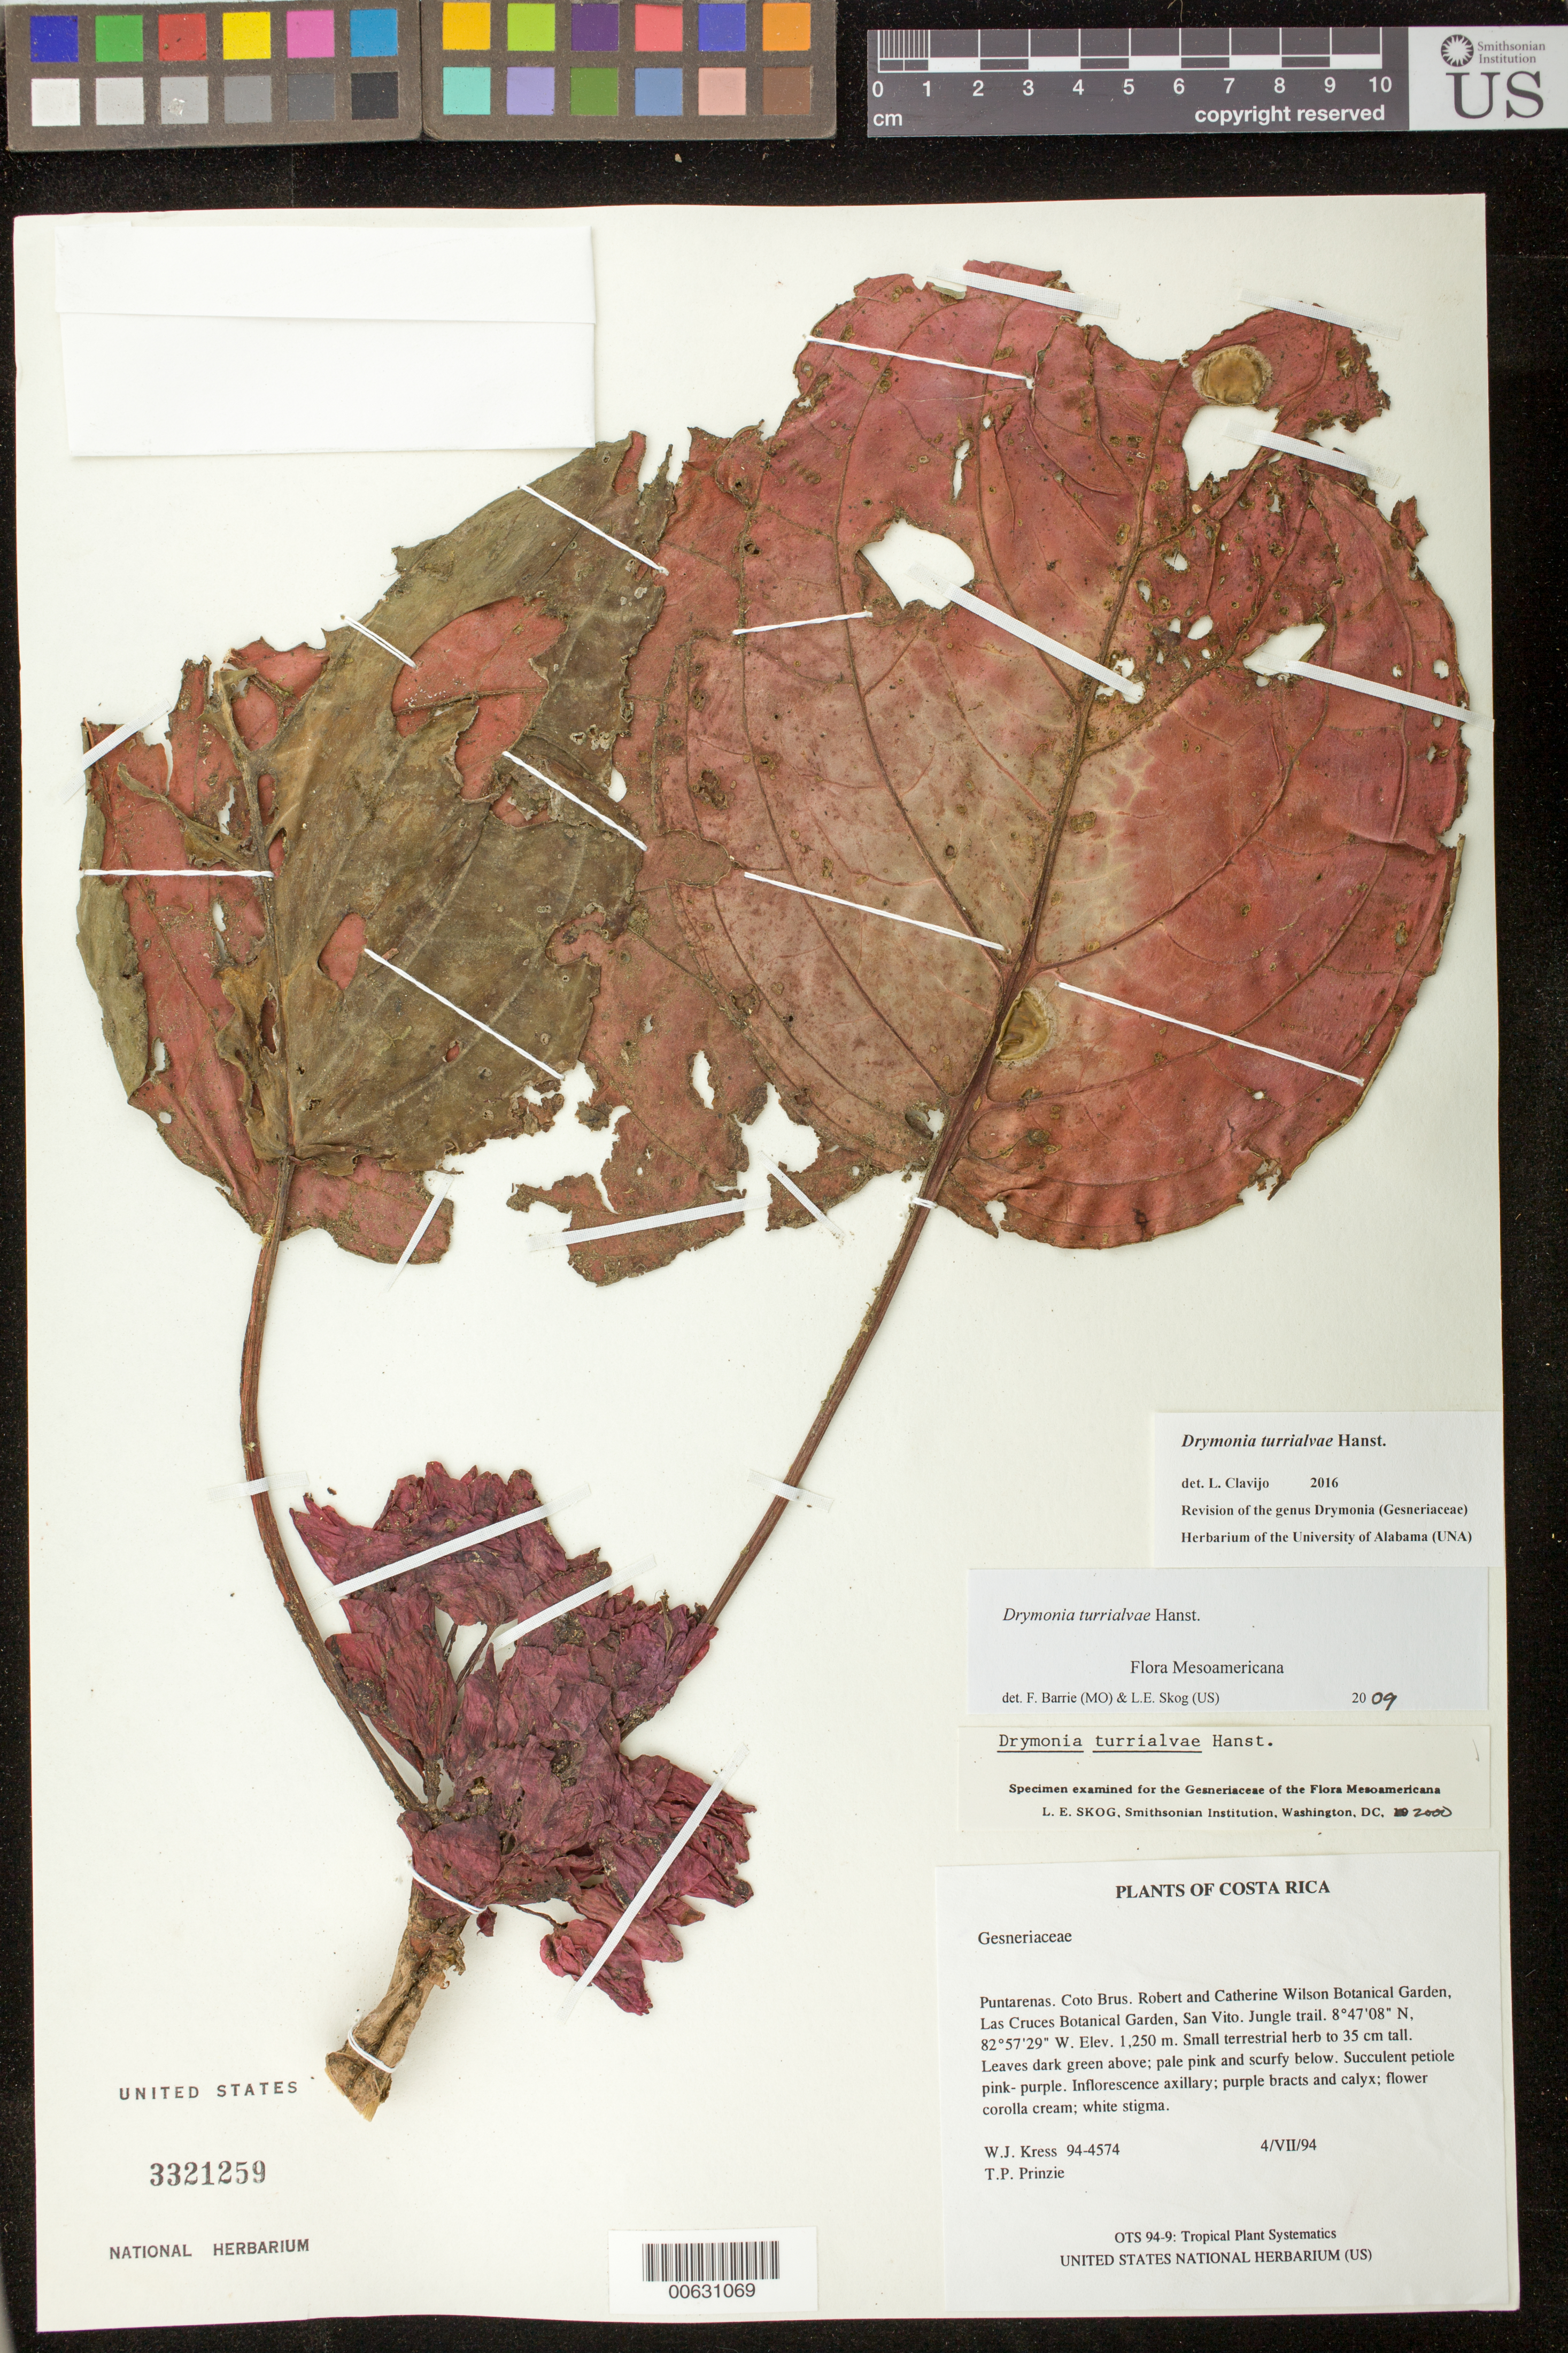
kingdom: Plantae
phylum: Tracheophyta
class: Magnoliopsida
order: Lamiales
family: Gesneriaceae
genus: Drymonia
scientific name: Drymonia turrialvae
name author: Hanst.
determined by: Skog, Laurence E.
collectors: W. J. Kress & T. Prinzie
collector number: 94- 4574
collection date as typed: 04 Jul 1994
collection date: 1994-07-04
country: Costa Rica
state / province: Puntarenas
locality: Coto Brus, Robert and Catherine Wilson Botanical Garden, Las Cruces Botanical Garden, San Vito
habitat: Jungle trail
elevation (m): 1250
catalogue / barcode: US 3321259